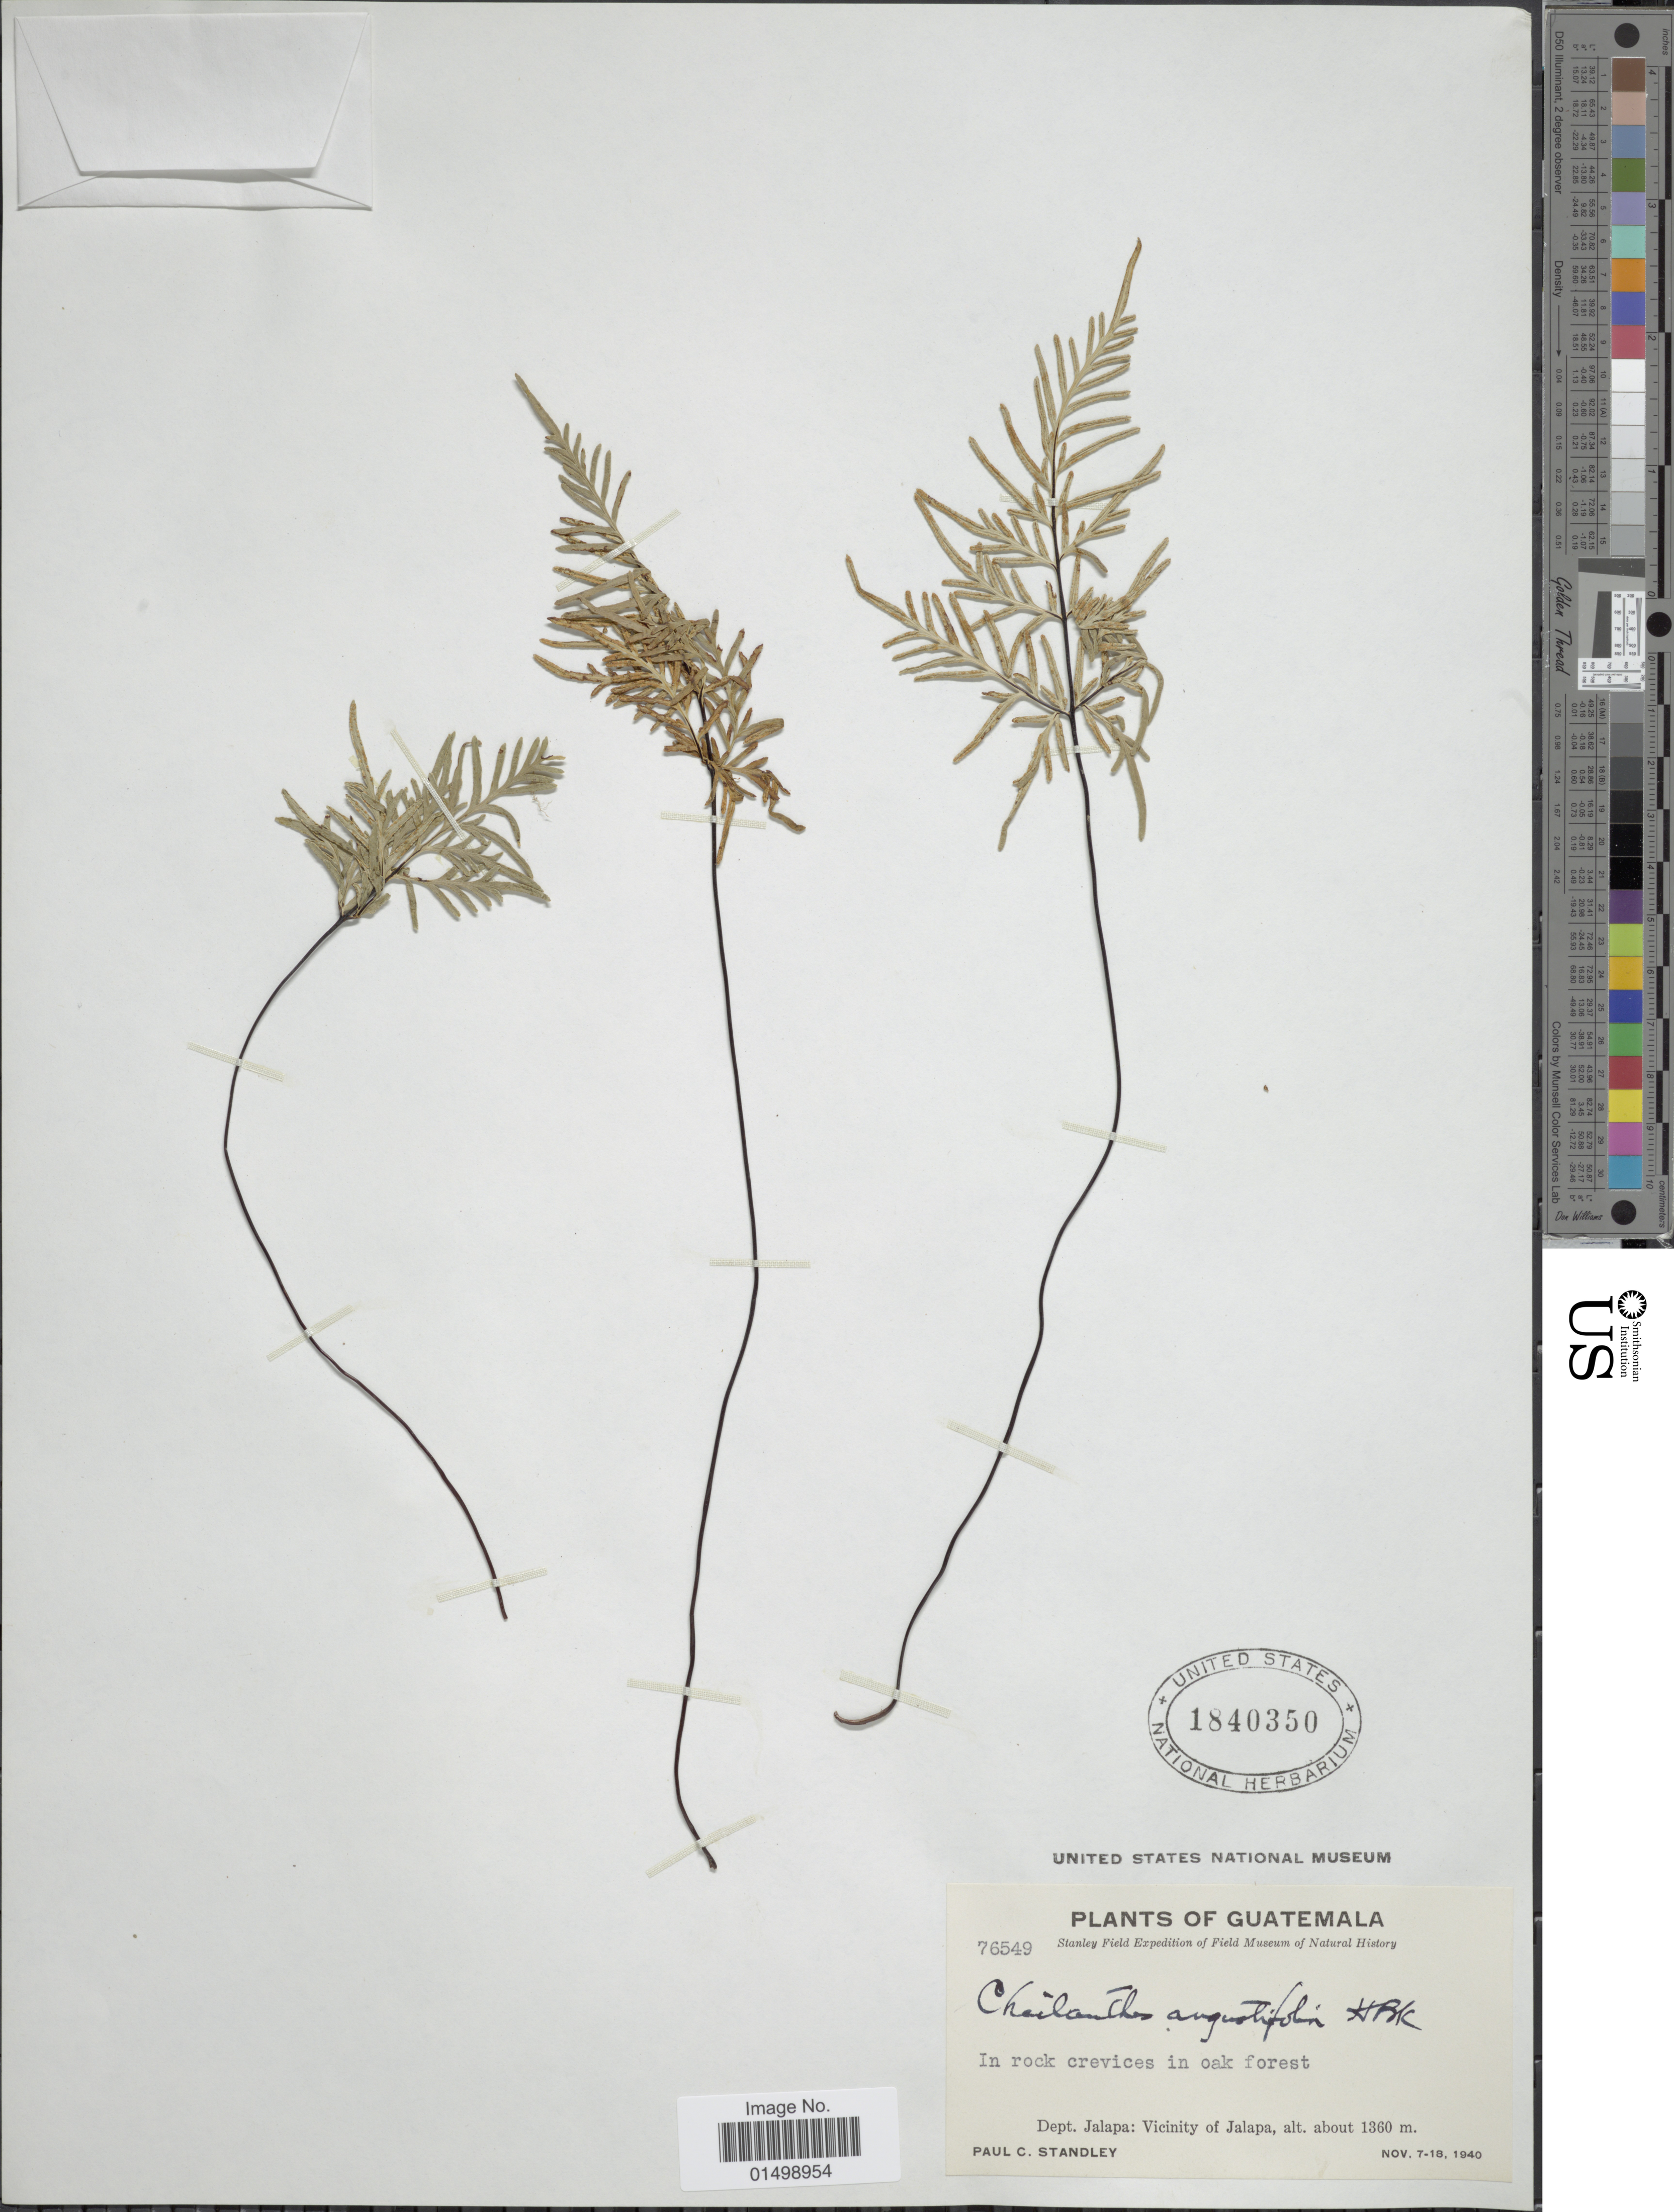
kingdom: Plantae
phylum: Tracheophyta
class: Polypodiopsida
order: Polypodiales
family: Pteridaceae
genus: Cheilanthes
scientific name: Cheilanthes pyramidalis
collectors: P. C. Standley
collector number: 76549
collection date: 1940-11-07/1940-11-18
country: Guatemala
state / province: Jalapa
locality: Vicinity of Jalapa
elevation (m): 1360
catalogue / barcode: US 1840350